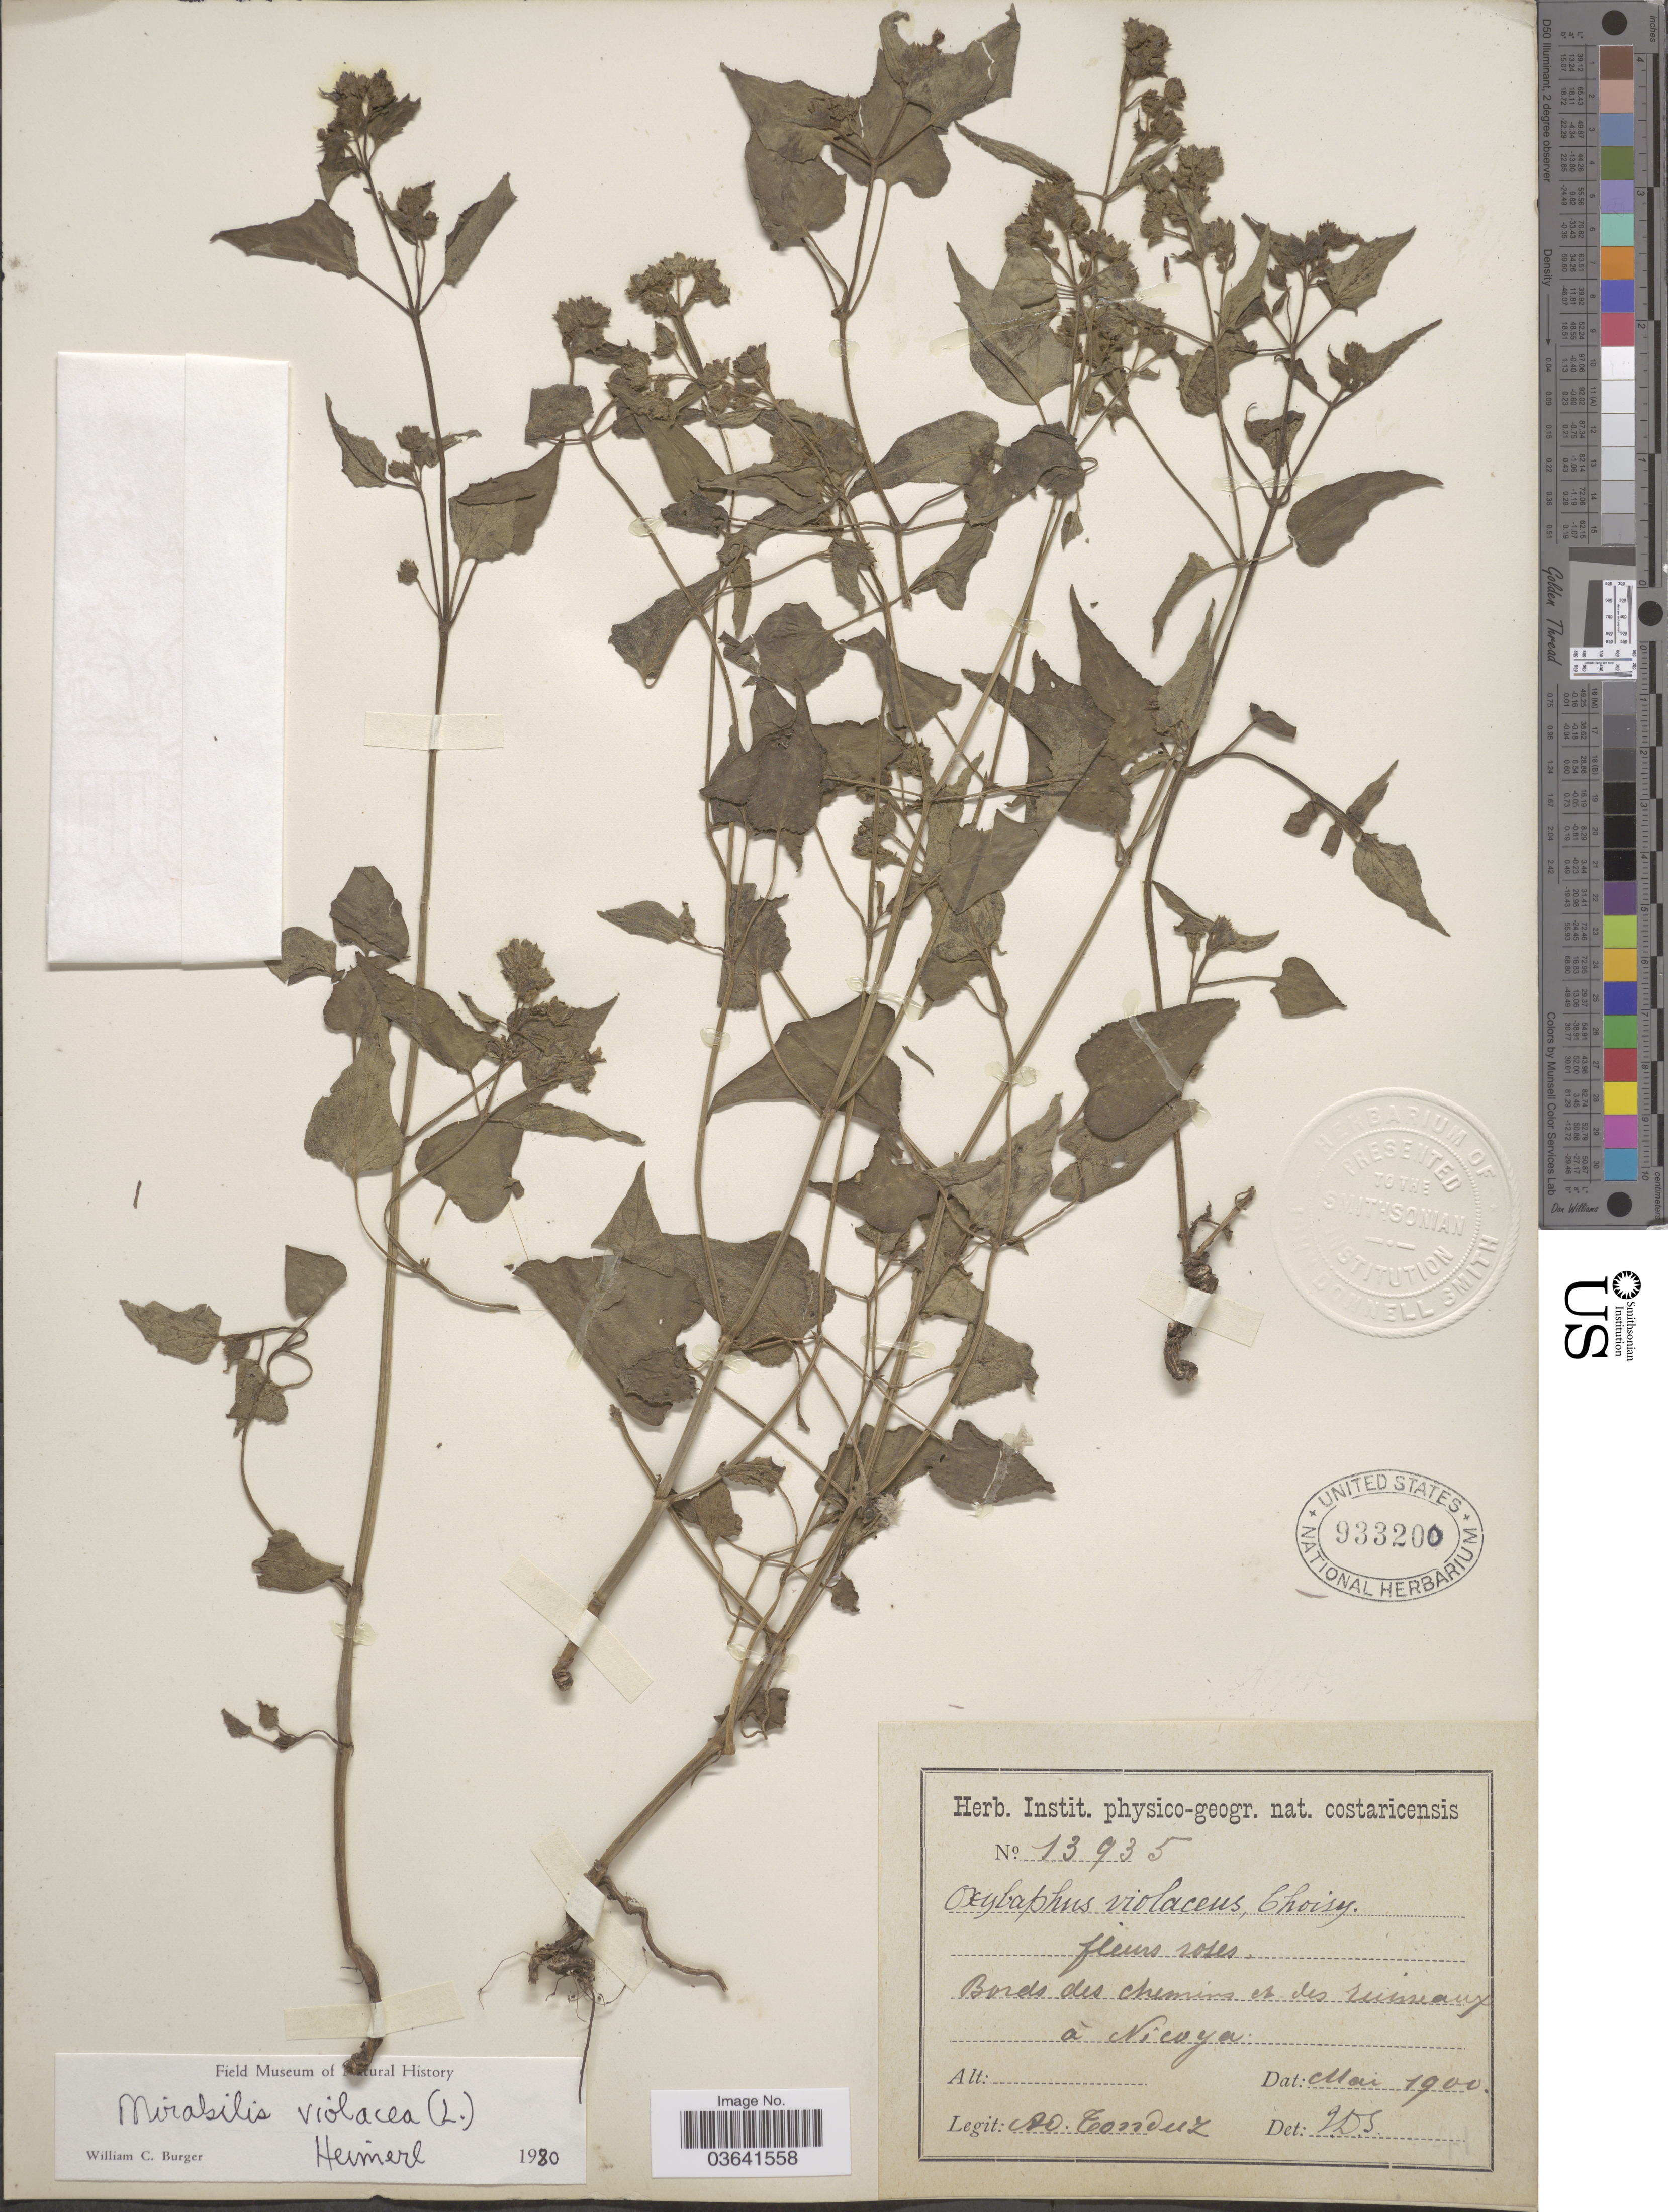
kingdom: Plantae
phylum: Tracheophyta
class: Magnoliopsida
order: Caryophyllales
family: Nyctaginaceae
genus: Mirabilis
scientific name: Mirabilis violacea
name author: (L.) Heimerl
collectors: A. Tonduz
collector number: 13935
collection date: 1900-05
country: Costa Rica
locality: Bords des chemins et des ruisseaux á Nicoya.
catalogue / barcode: US 933200